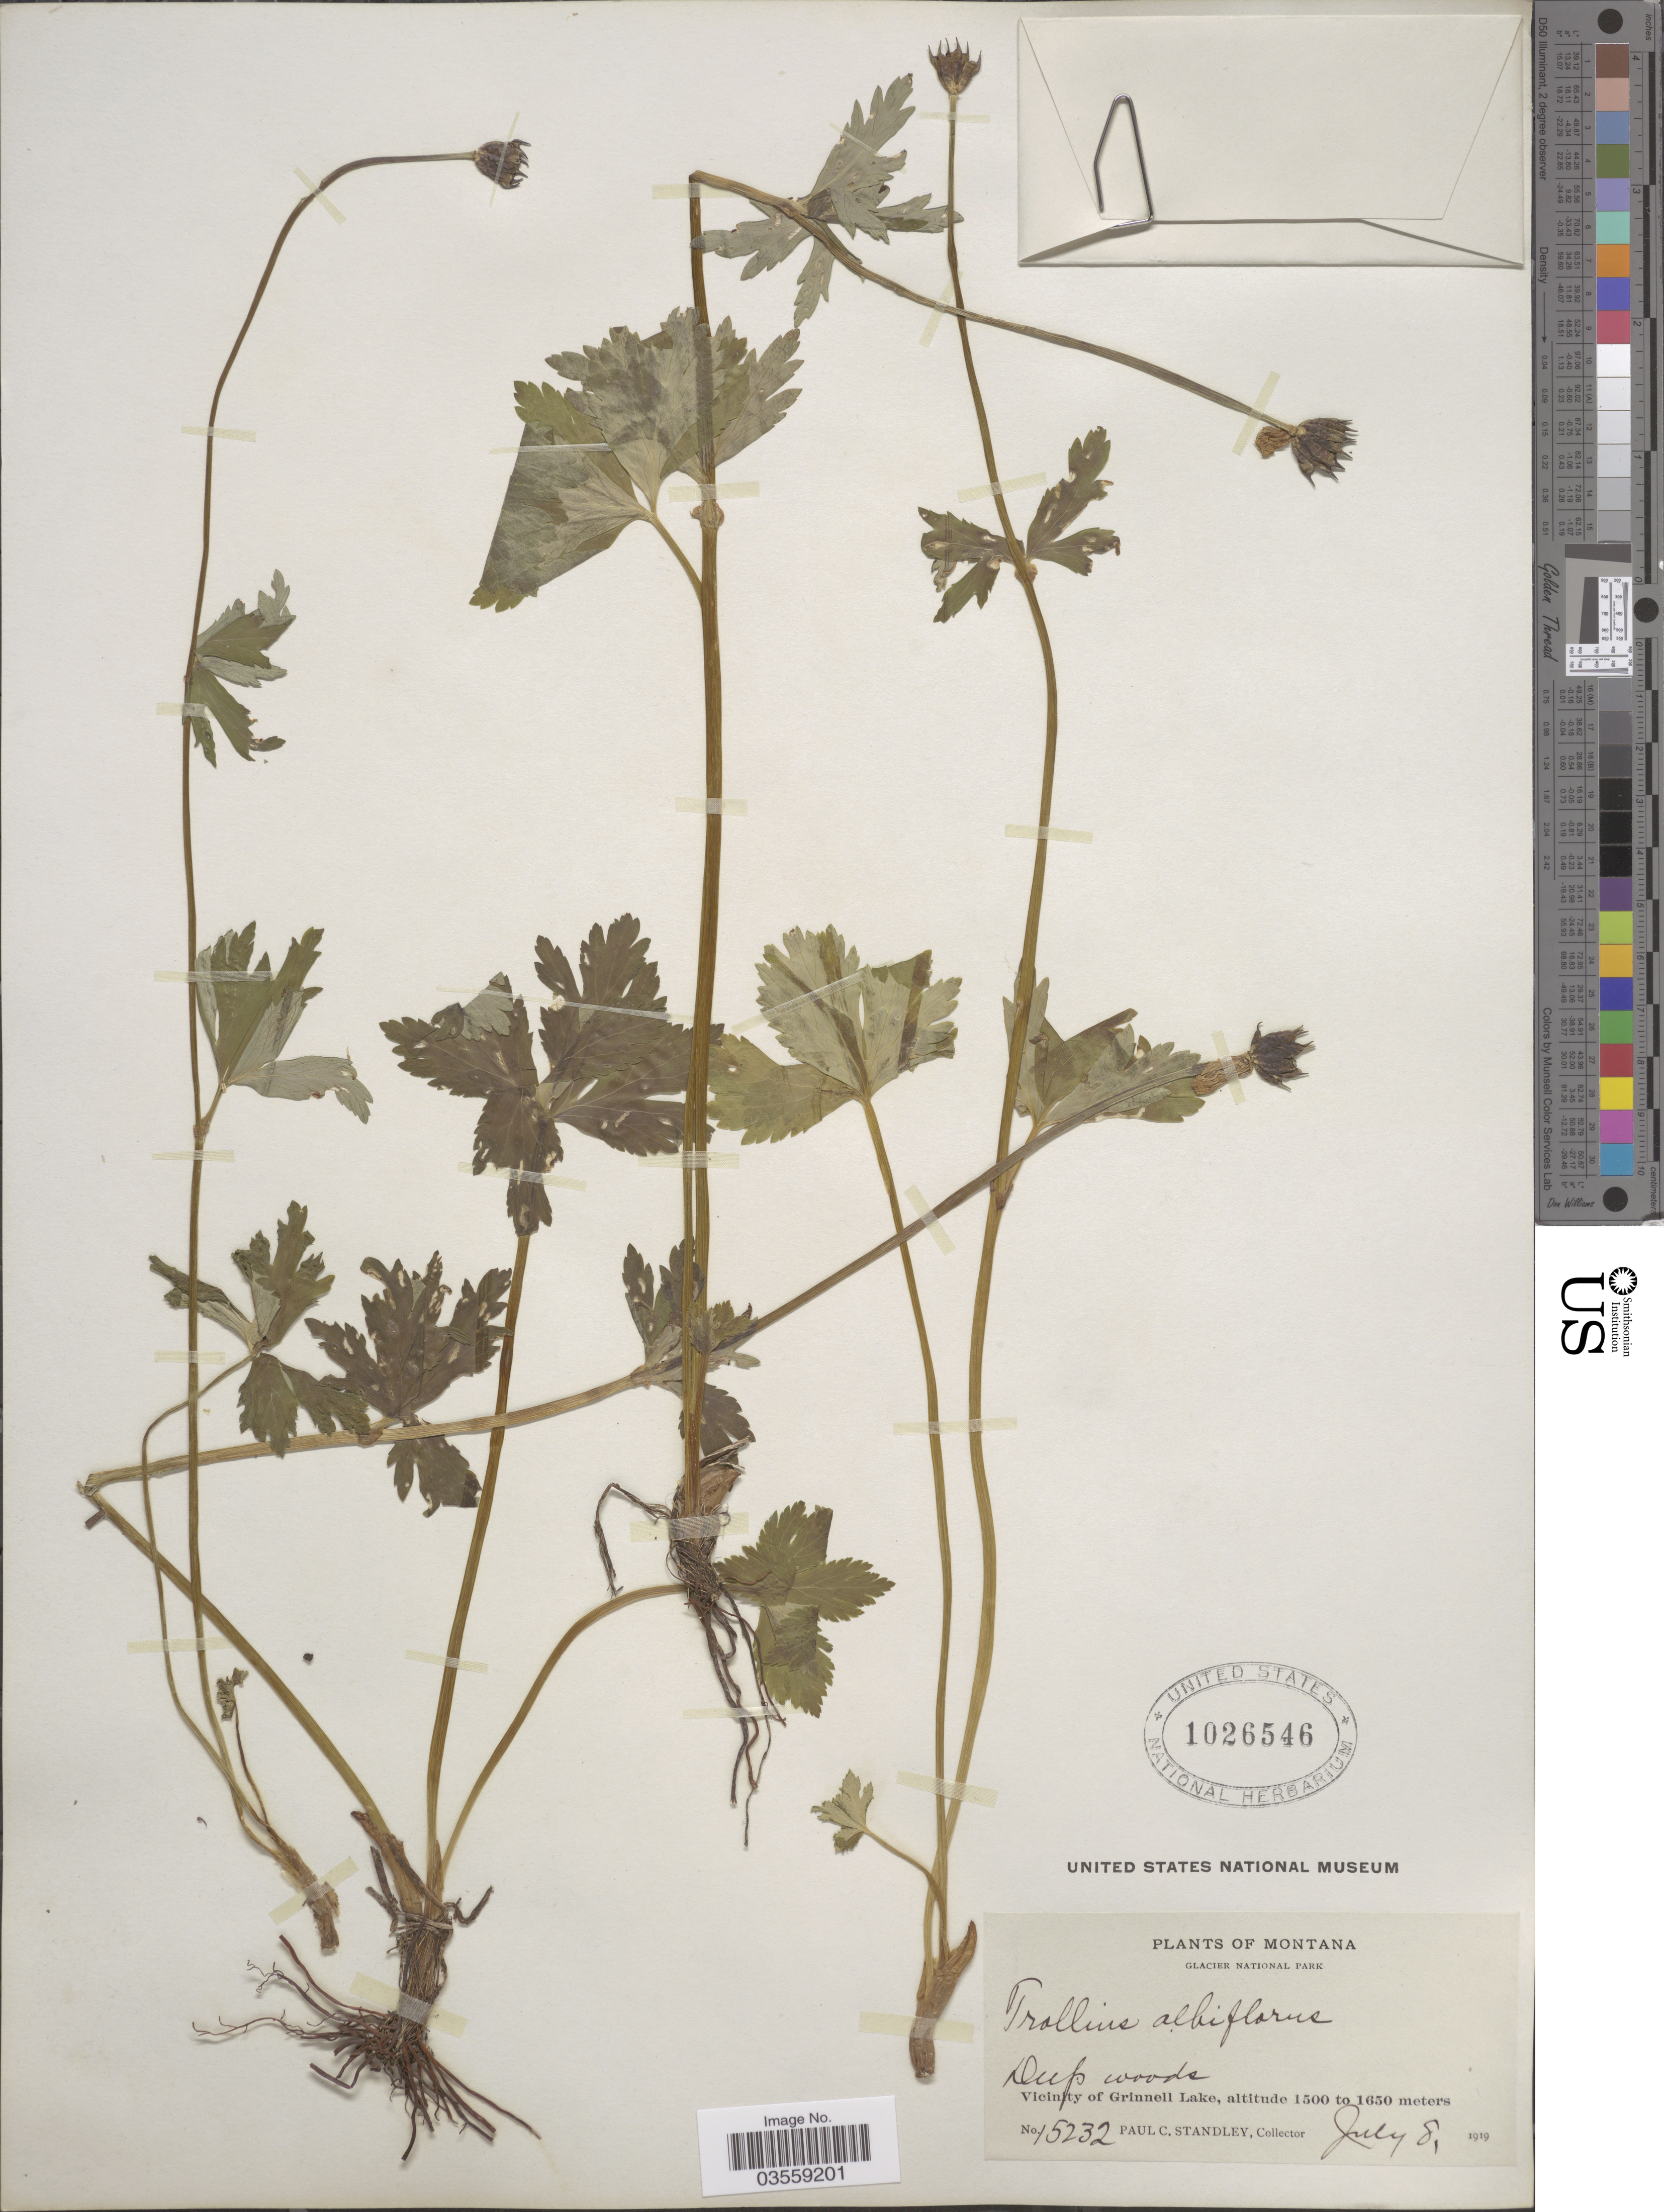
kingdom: Plantae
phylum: Tracheophyta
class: Magnoliopsida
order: Ranunculales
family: Ranunculaceae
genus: Trollius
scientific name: Trollius laxus var. albiflorus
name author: A. Gray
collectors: P. C. Standley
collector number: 15232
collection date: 1919-07-08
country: United States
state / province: Montana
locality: Glacier National Park. Vicinity of Grinnell Lake.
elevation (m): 1500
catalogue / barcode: US 1026546